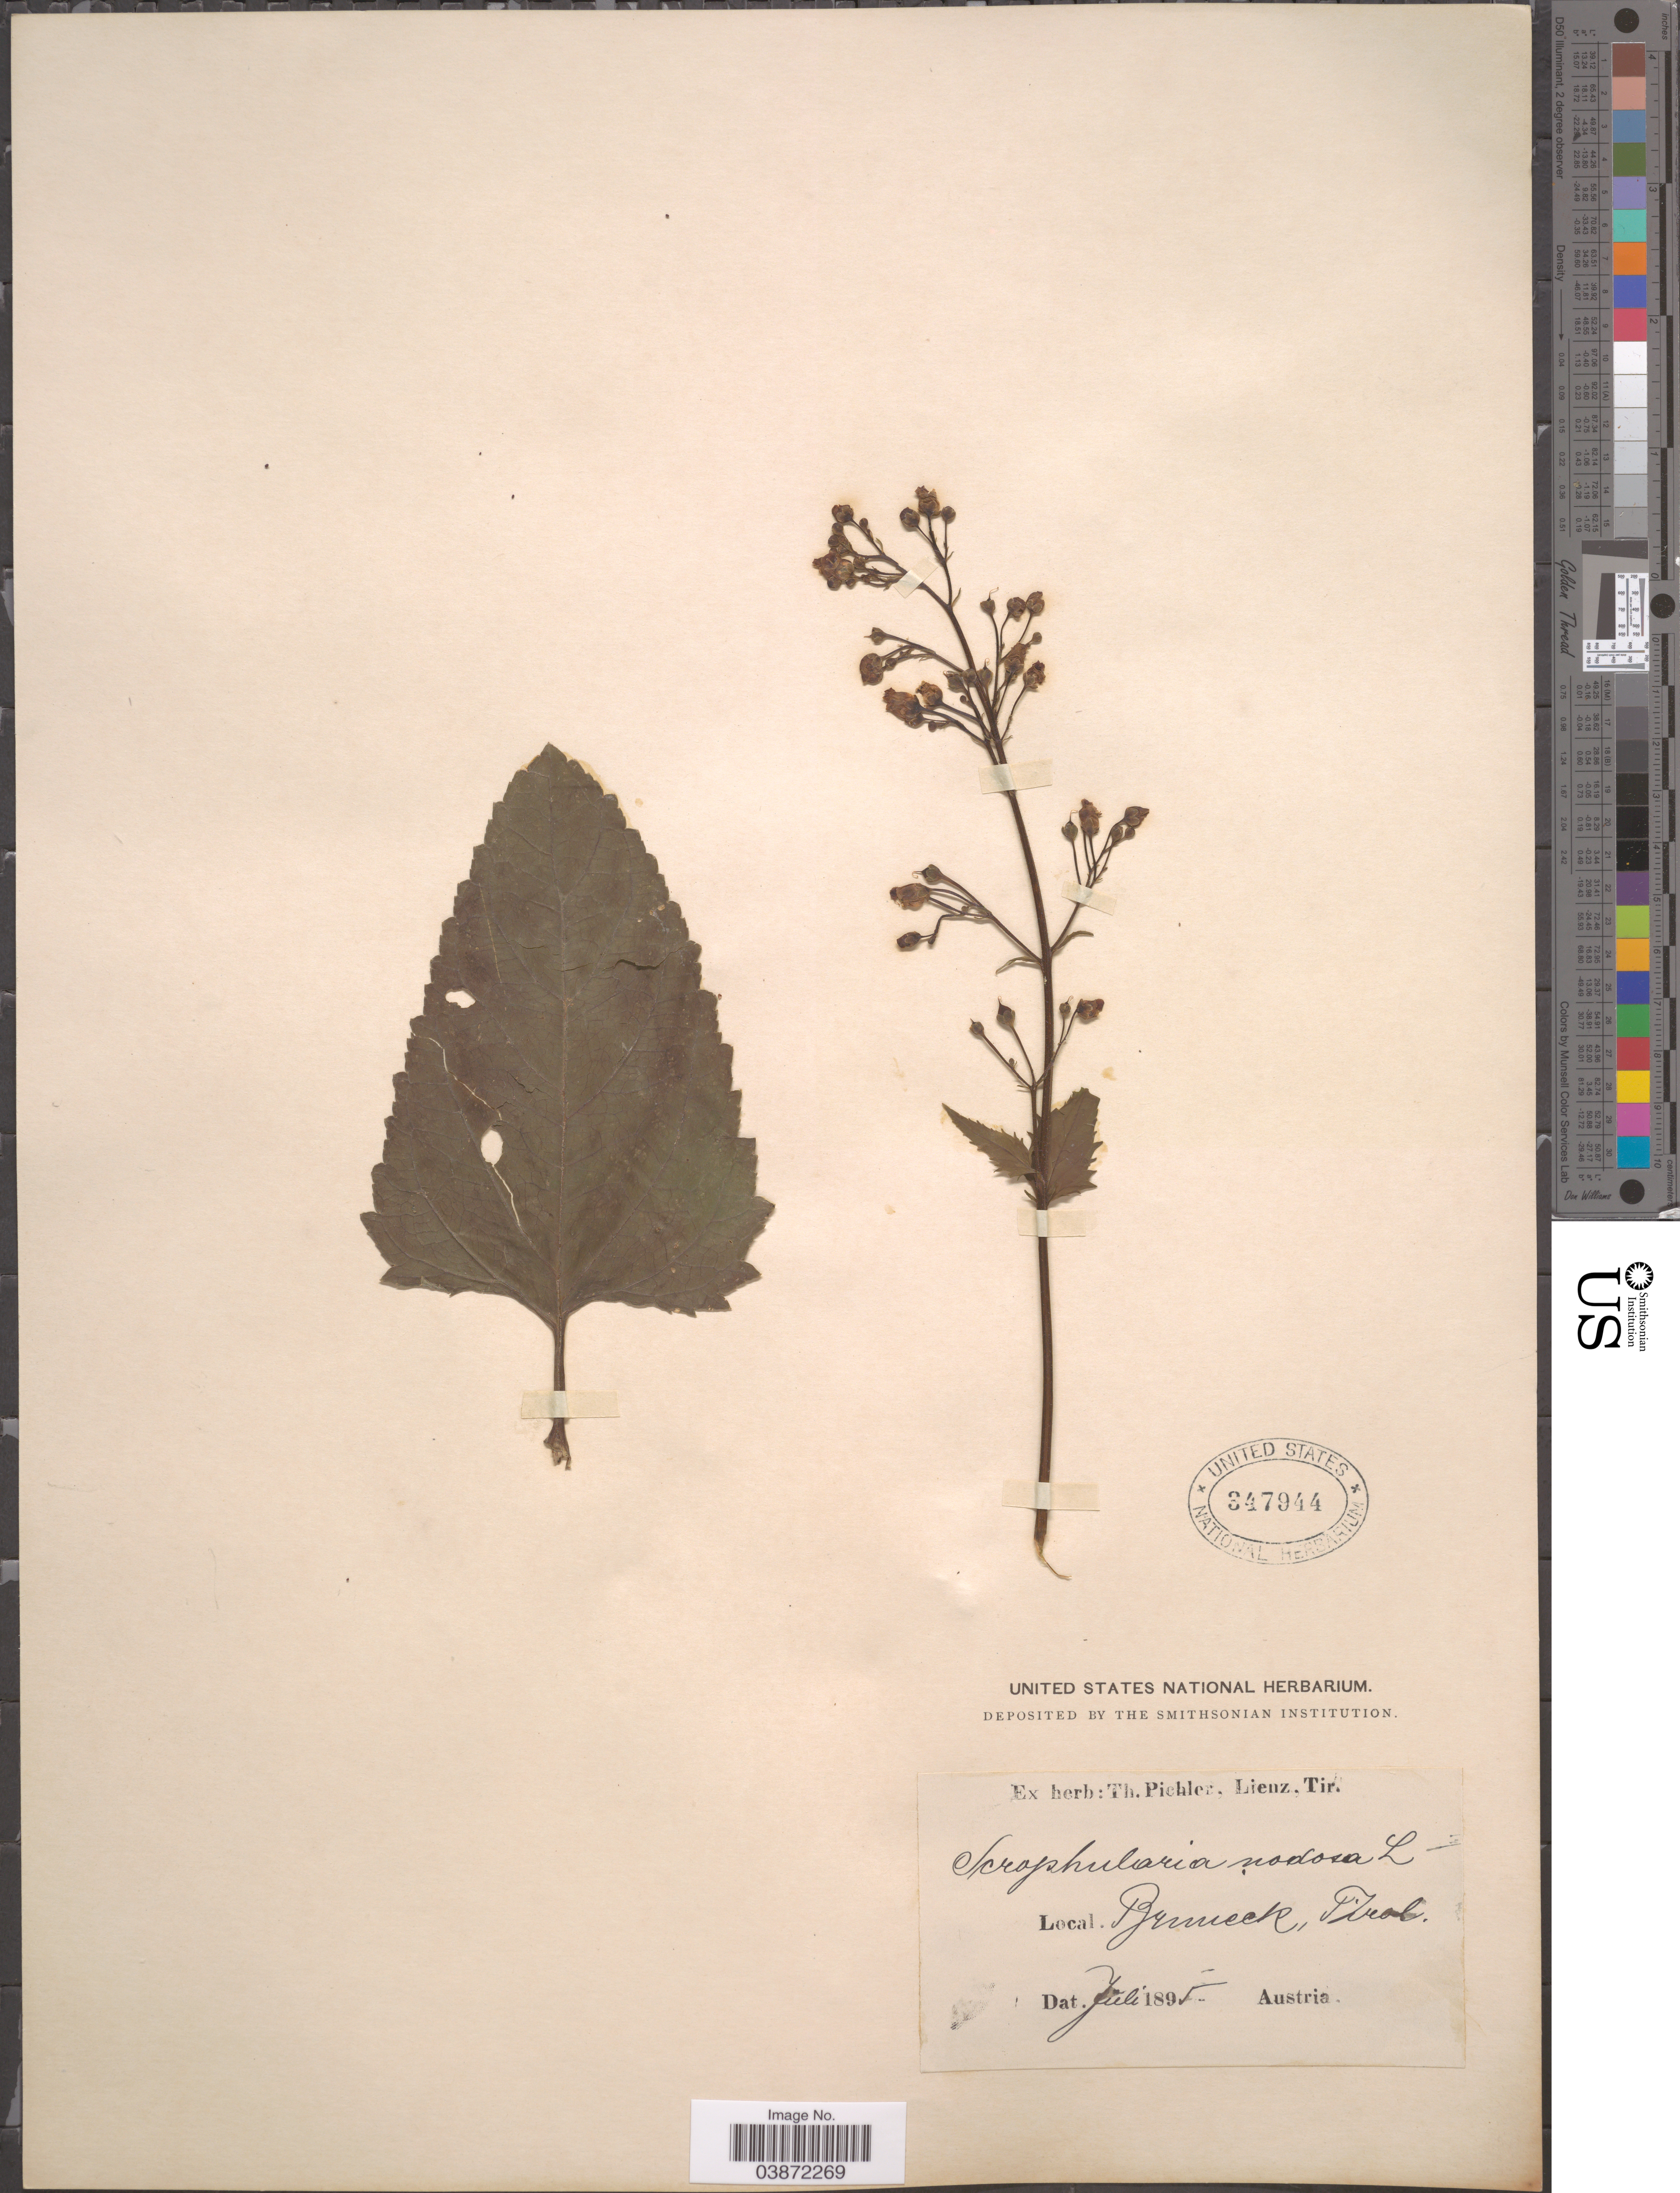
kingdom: Plantae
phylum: Tracheophyta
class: Magnoliopsida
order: Lamiales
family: Scrophulariaceae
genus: Scrophularia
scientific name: Scrophularia nodosa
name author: L.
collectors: ex herb. T. Pichler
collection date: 1895-07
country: Italy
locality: Bruneck.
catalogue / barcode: US 347944